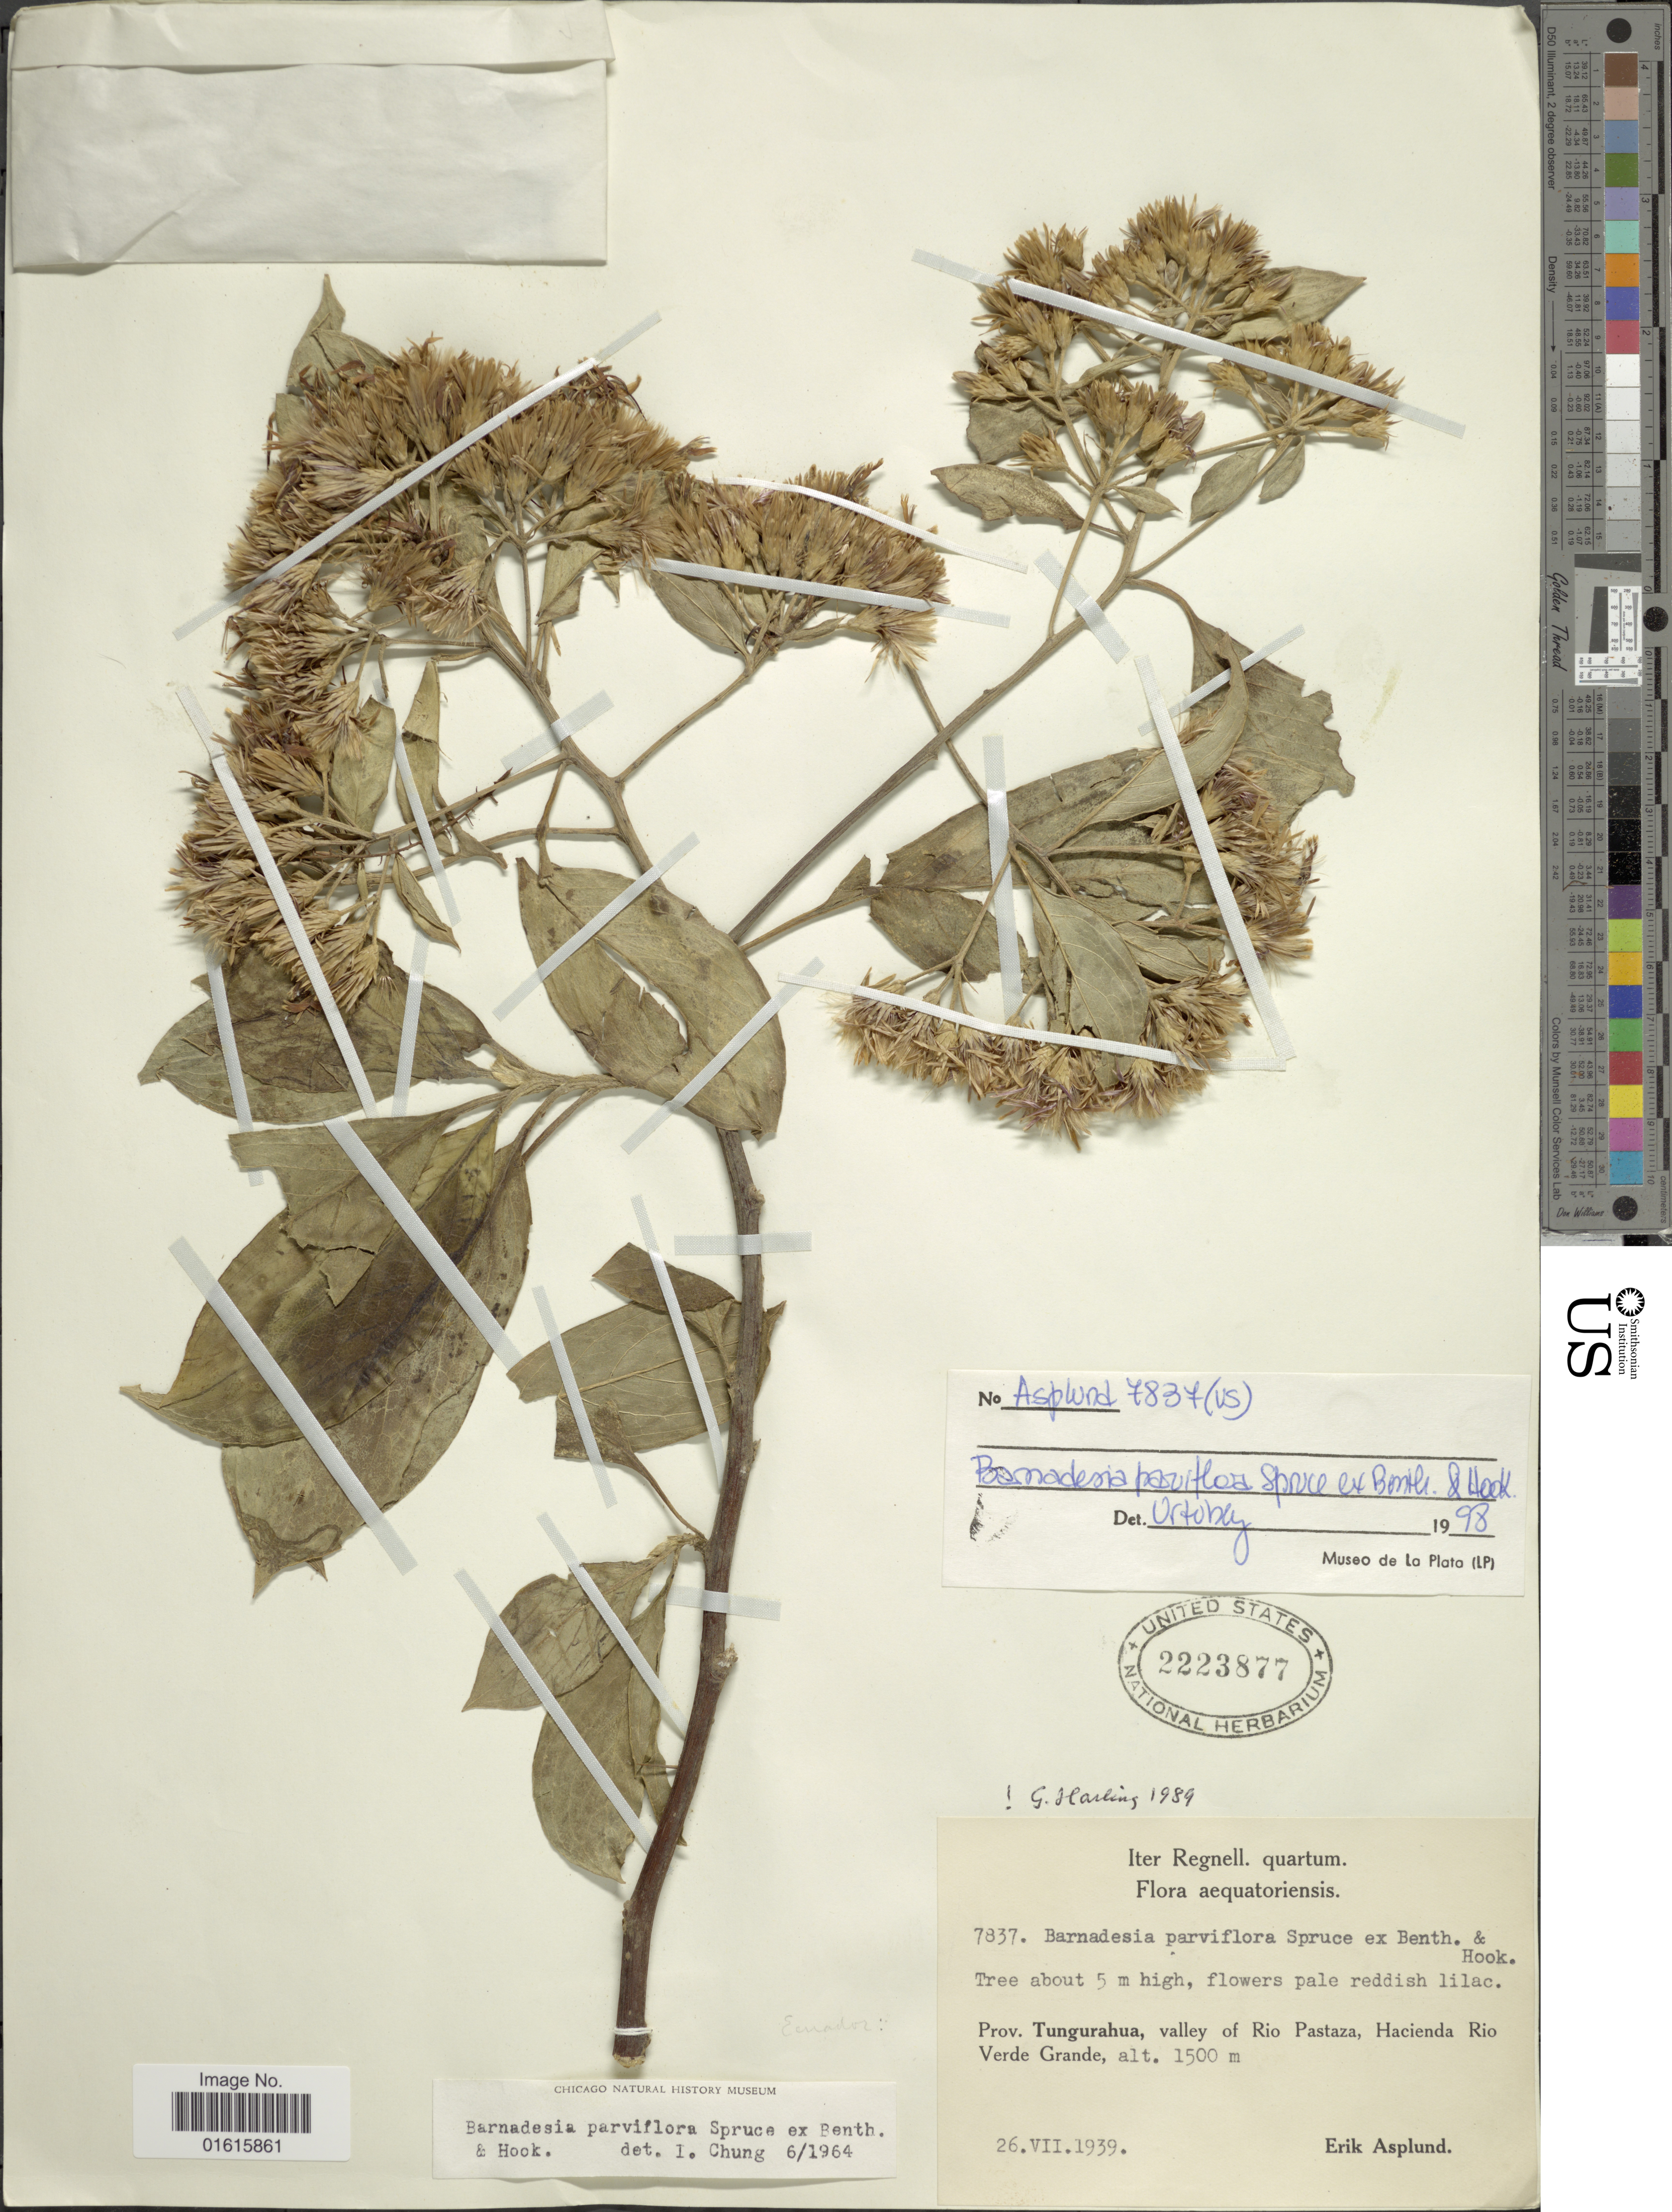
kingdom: Plantae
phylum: Tracheophyta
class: Magnoliopsida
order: Asterales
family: Asteraceae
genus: Barnadesia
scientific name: Barnadesia parviflora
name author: Spruce ex Benth. & Hook. f.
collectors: E. Asplund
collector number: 7837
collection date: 1939-07-26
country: Ecuador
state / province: Tungurahua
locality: Valley of Rio Pastaza, Hacienda Rio Verde Grande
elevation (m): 1500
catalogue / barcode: US 2223877